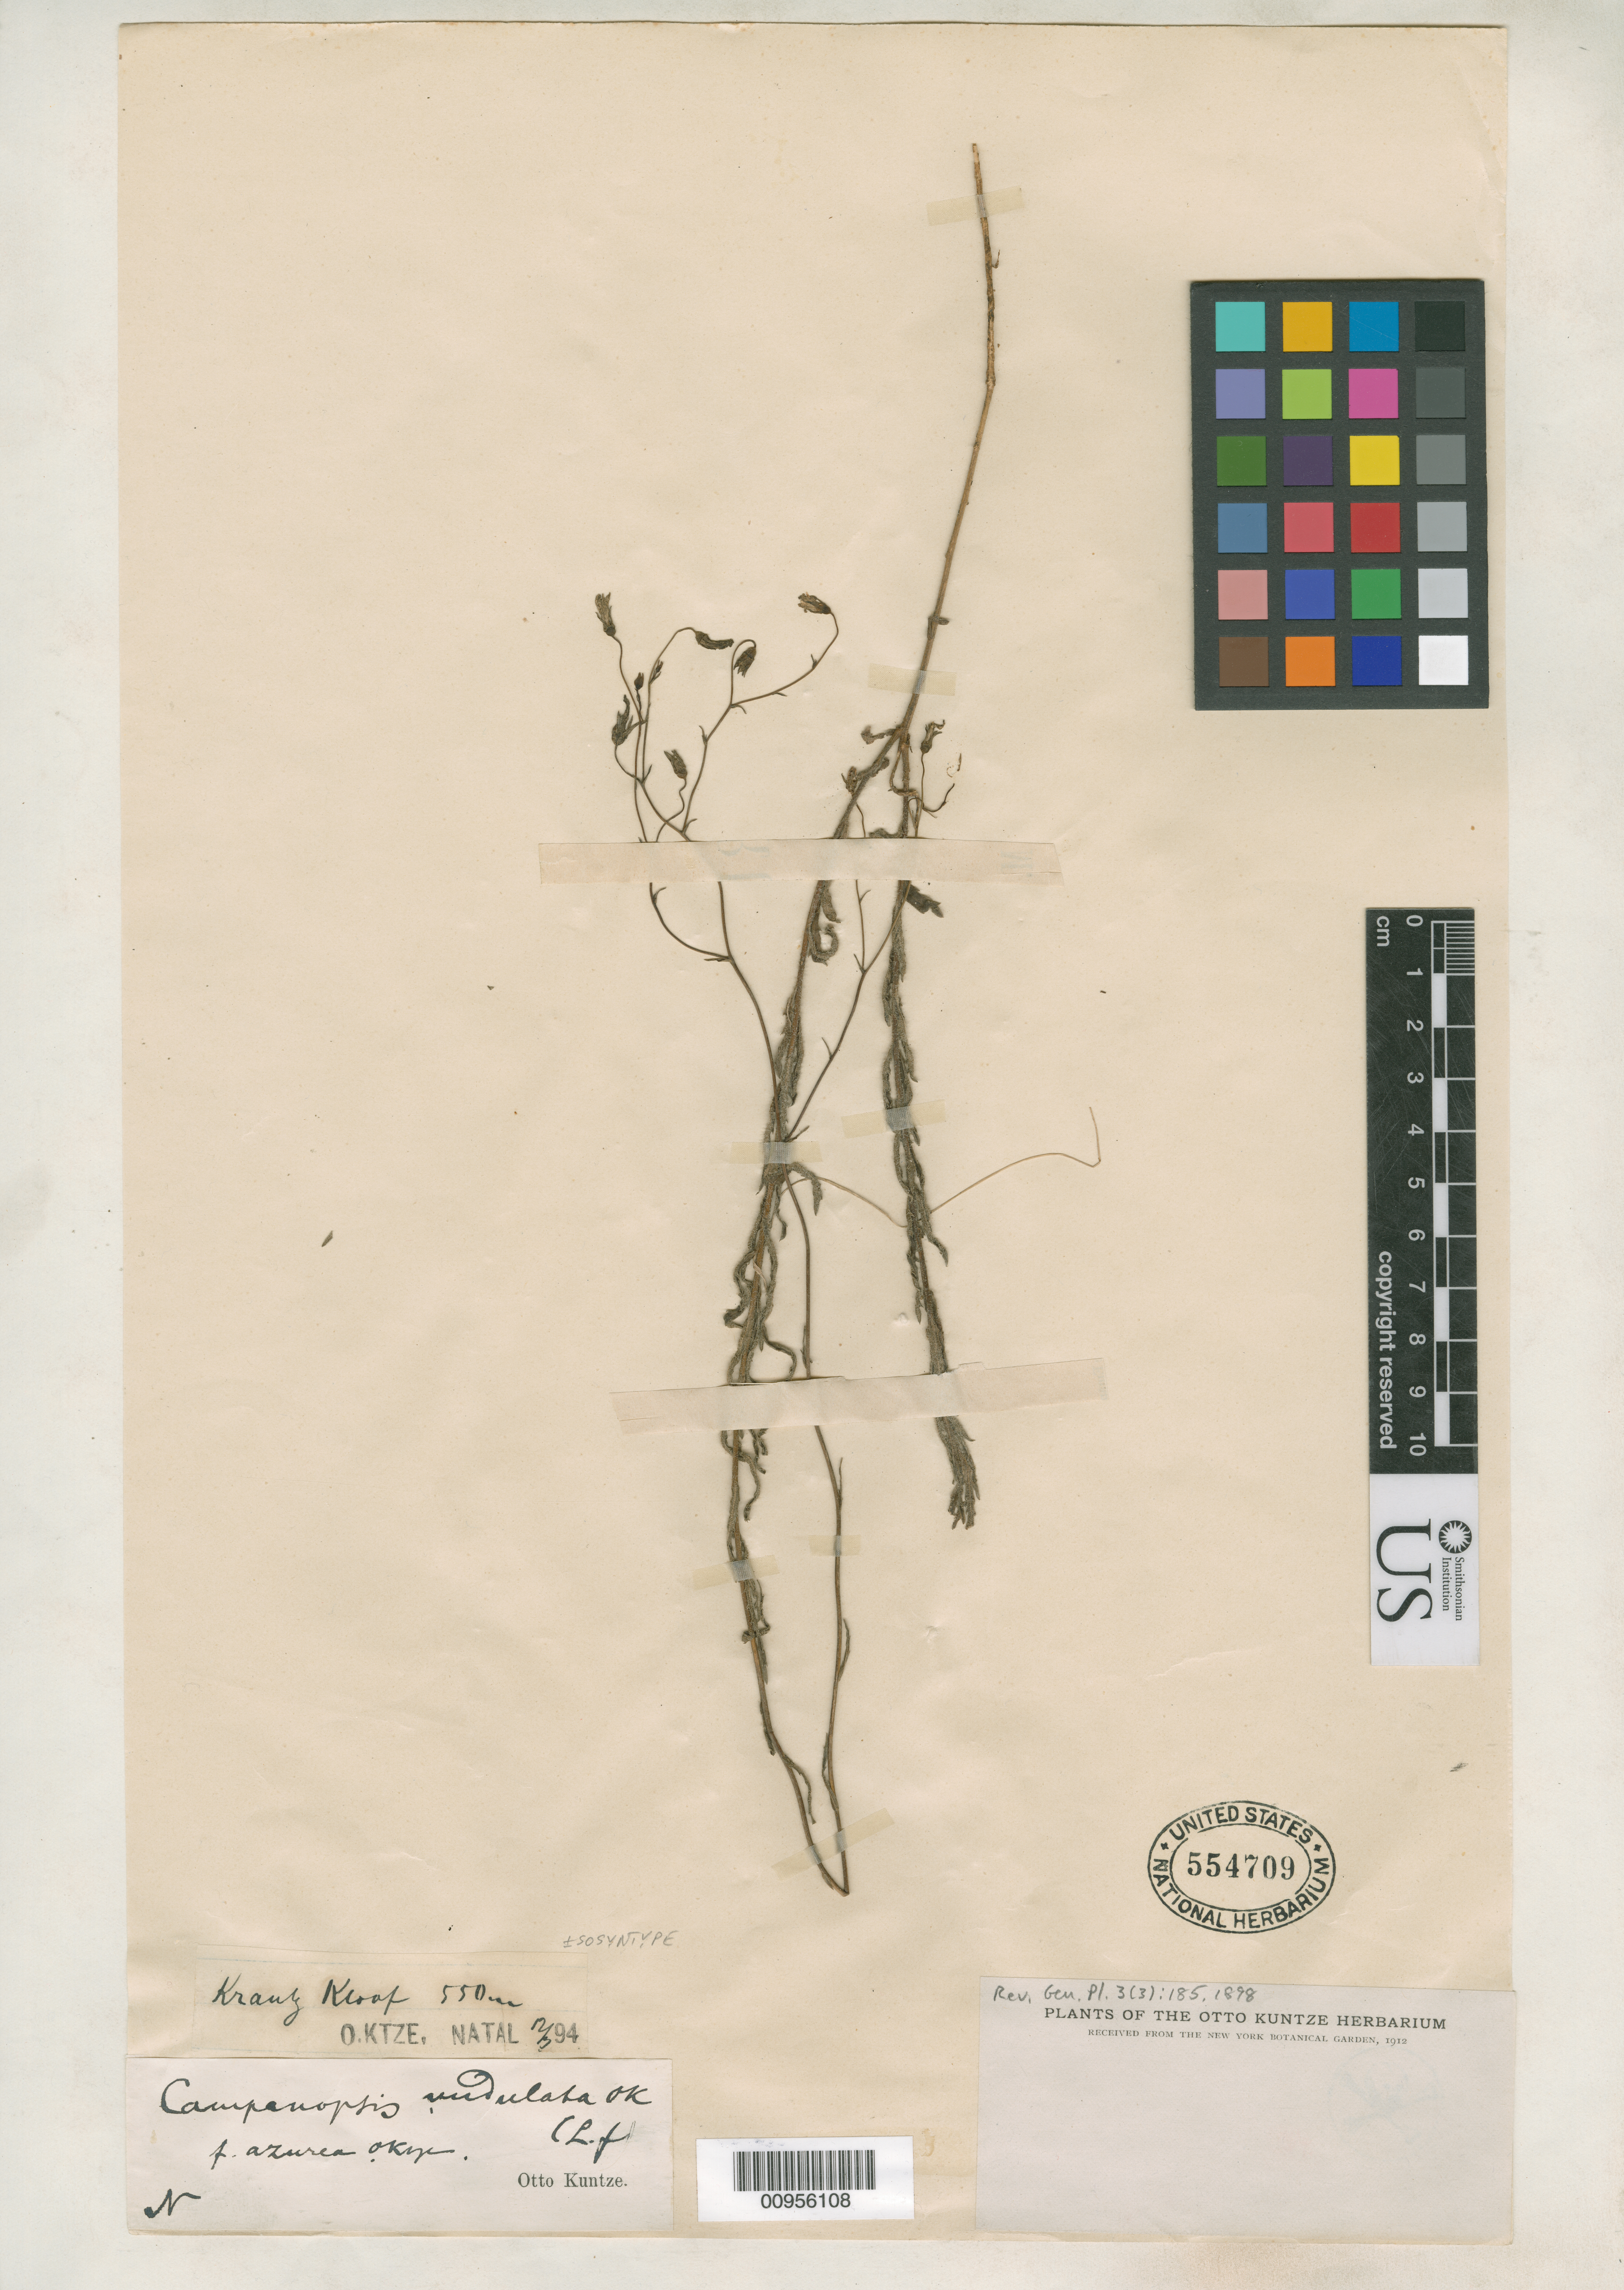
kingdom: Plantae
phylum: Tracheophyta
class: Magnoliopsida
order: Asterales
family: Campanulaceae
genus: Campanopsis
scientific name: Campanopsis undulata f. azurea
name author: Kuntze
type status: Isosyntype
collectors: C.E.O. Kuntze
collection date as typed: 12 Mar 1894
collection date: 1894-03-12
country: South Africa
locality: Krantz Kloof, Natal.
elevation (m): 550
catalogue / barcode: US 554709